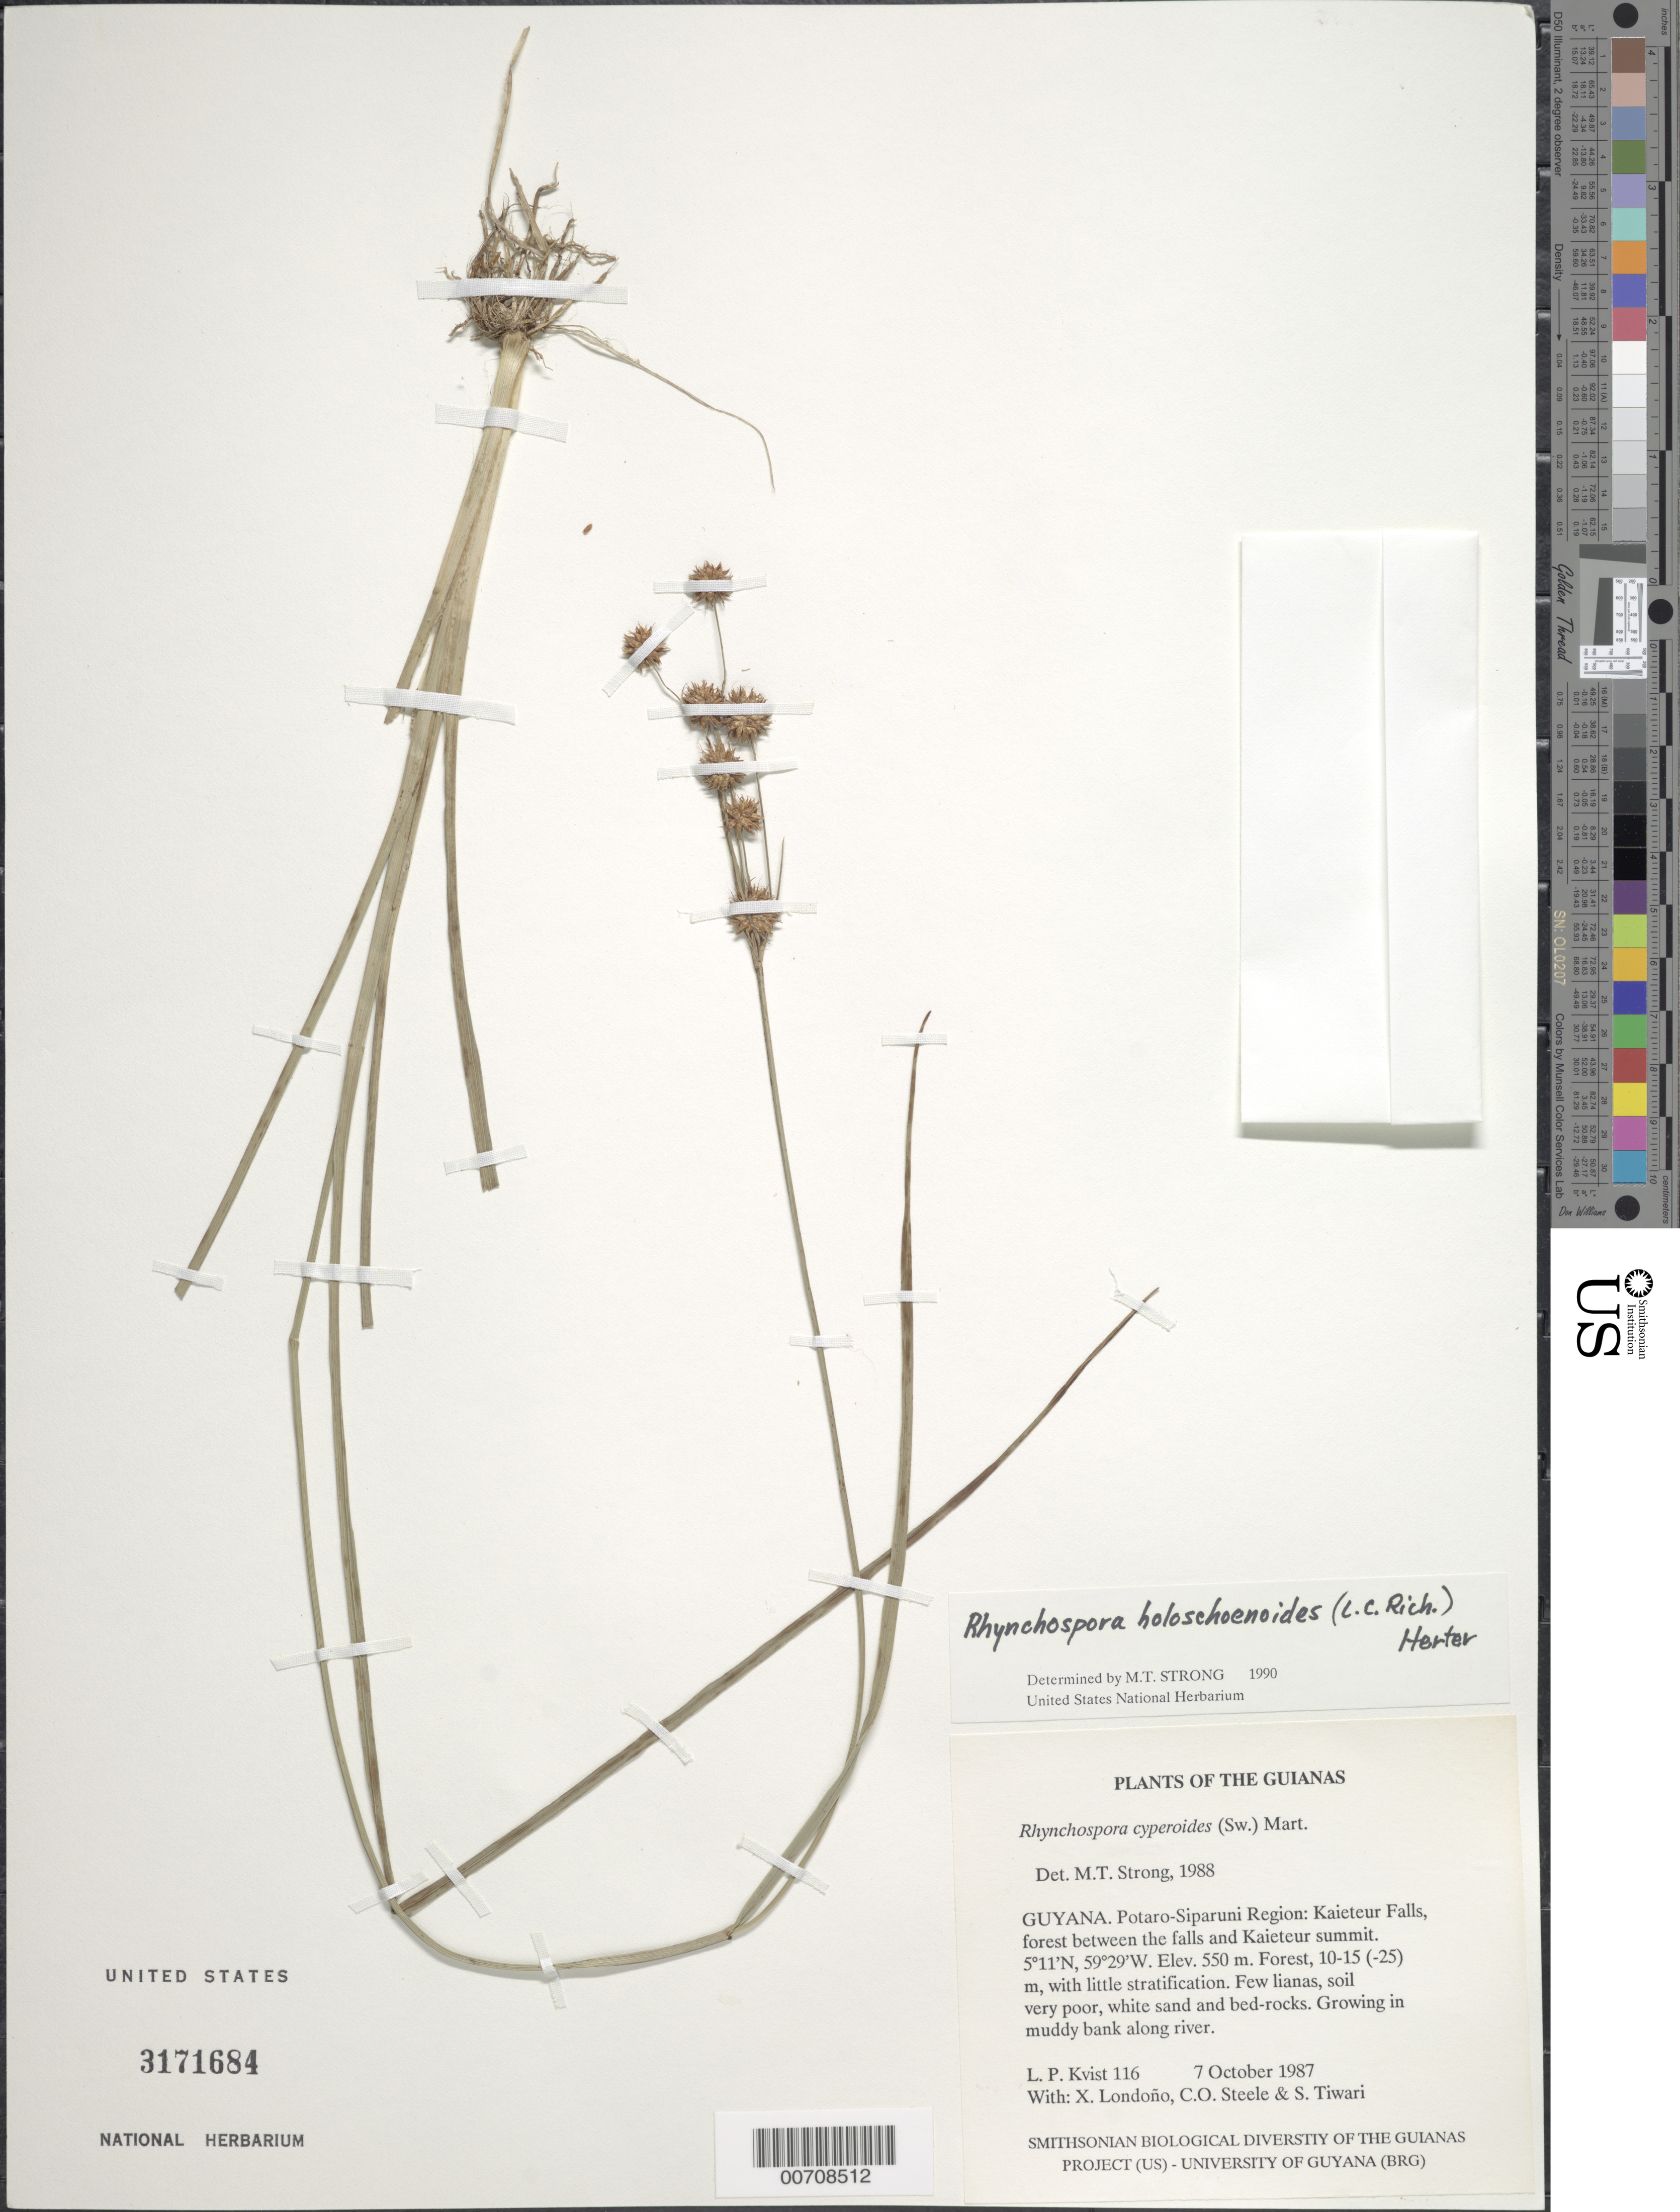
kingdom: Plantae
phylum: Tracheophyta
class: Liliopsida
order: Poales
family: Cyperaceae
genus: Rhynchospora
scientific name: Rhynchospora holoschoenoides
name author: (Rich.) Herter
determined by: Strong, M. T., (US), Smithsonian Institution - National Museum of Natural History (UNITED STATES)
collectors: L. P. Kvist, X. Londoño, O. C. Steele & S. Tiwari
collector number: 116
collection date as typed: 7 October 1987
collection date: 1987-10-07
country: Guyana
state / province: Potaro-Siparuni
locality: Kaieteur Falls, between the falls and Kaieteur summit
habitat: Forest, 10-15 (-25) m, with little stratification. Few lianas, soil very poor, white sand and bed-rocks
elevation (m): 550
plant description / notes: Growing in muddy bank along river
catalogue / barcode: US 3171684